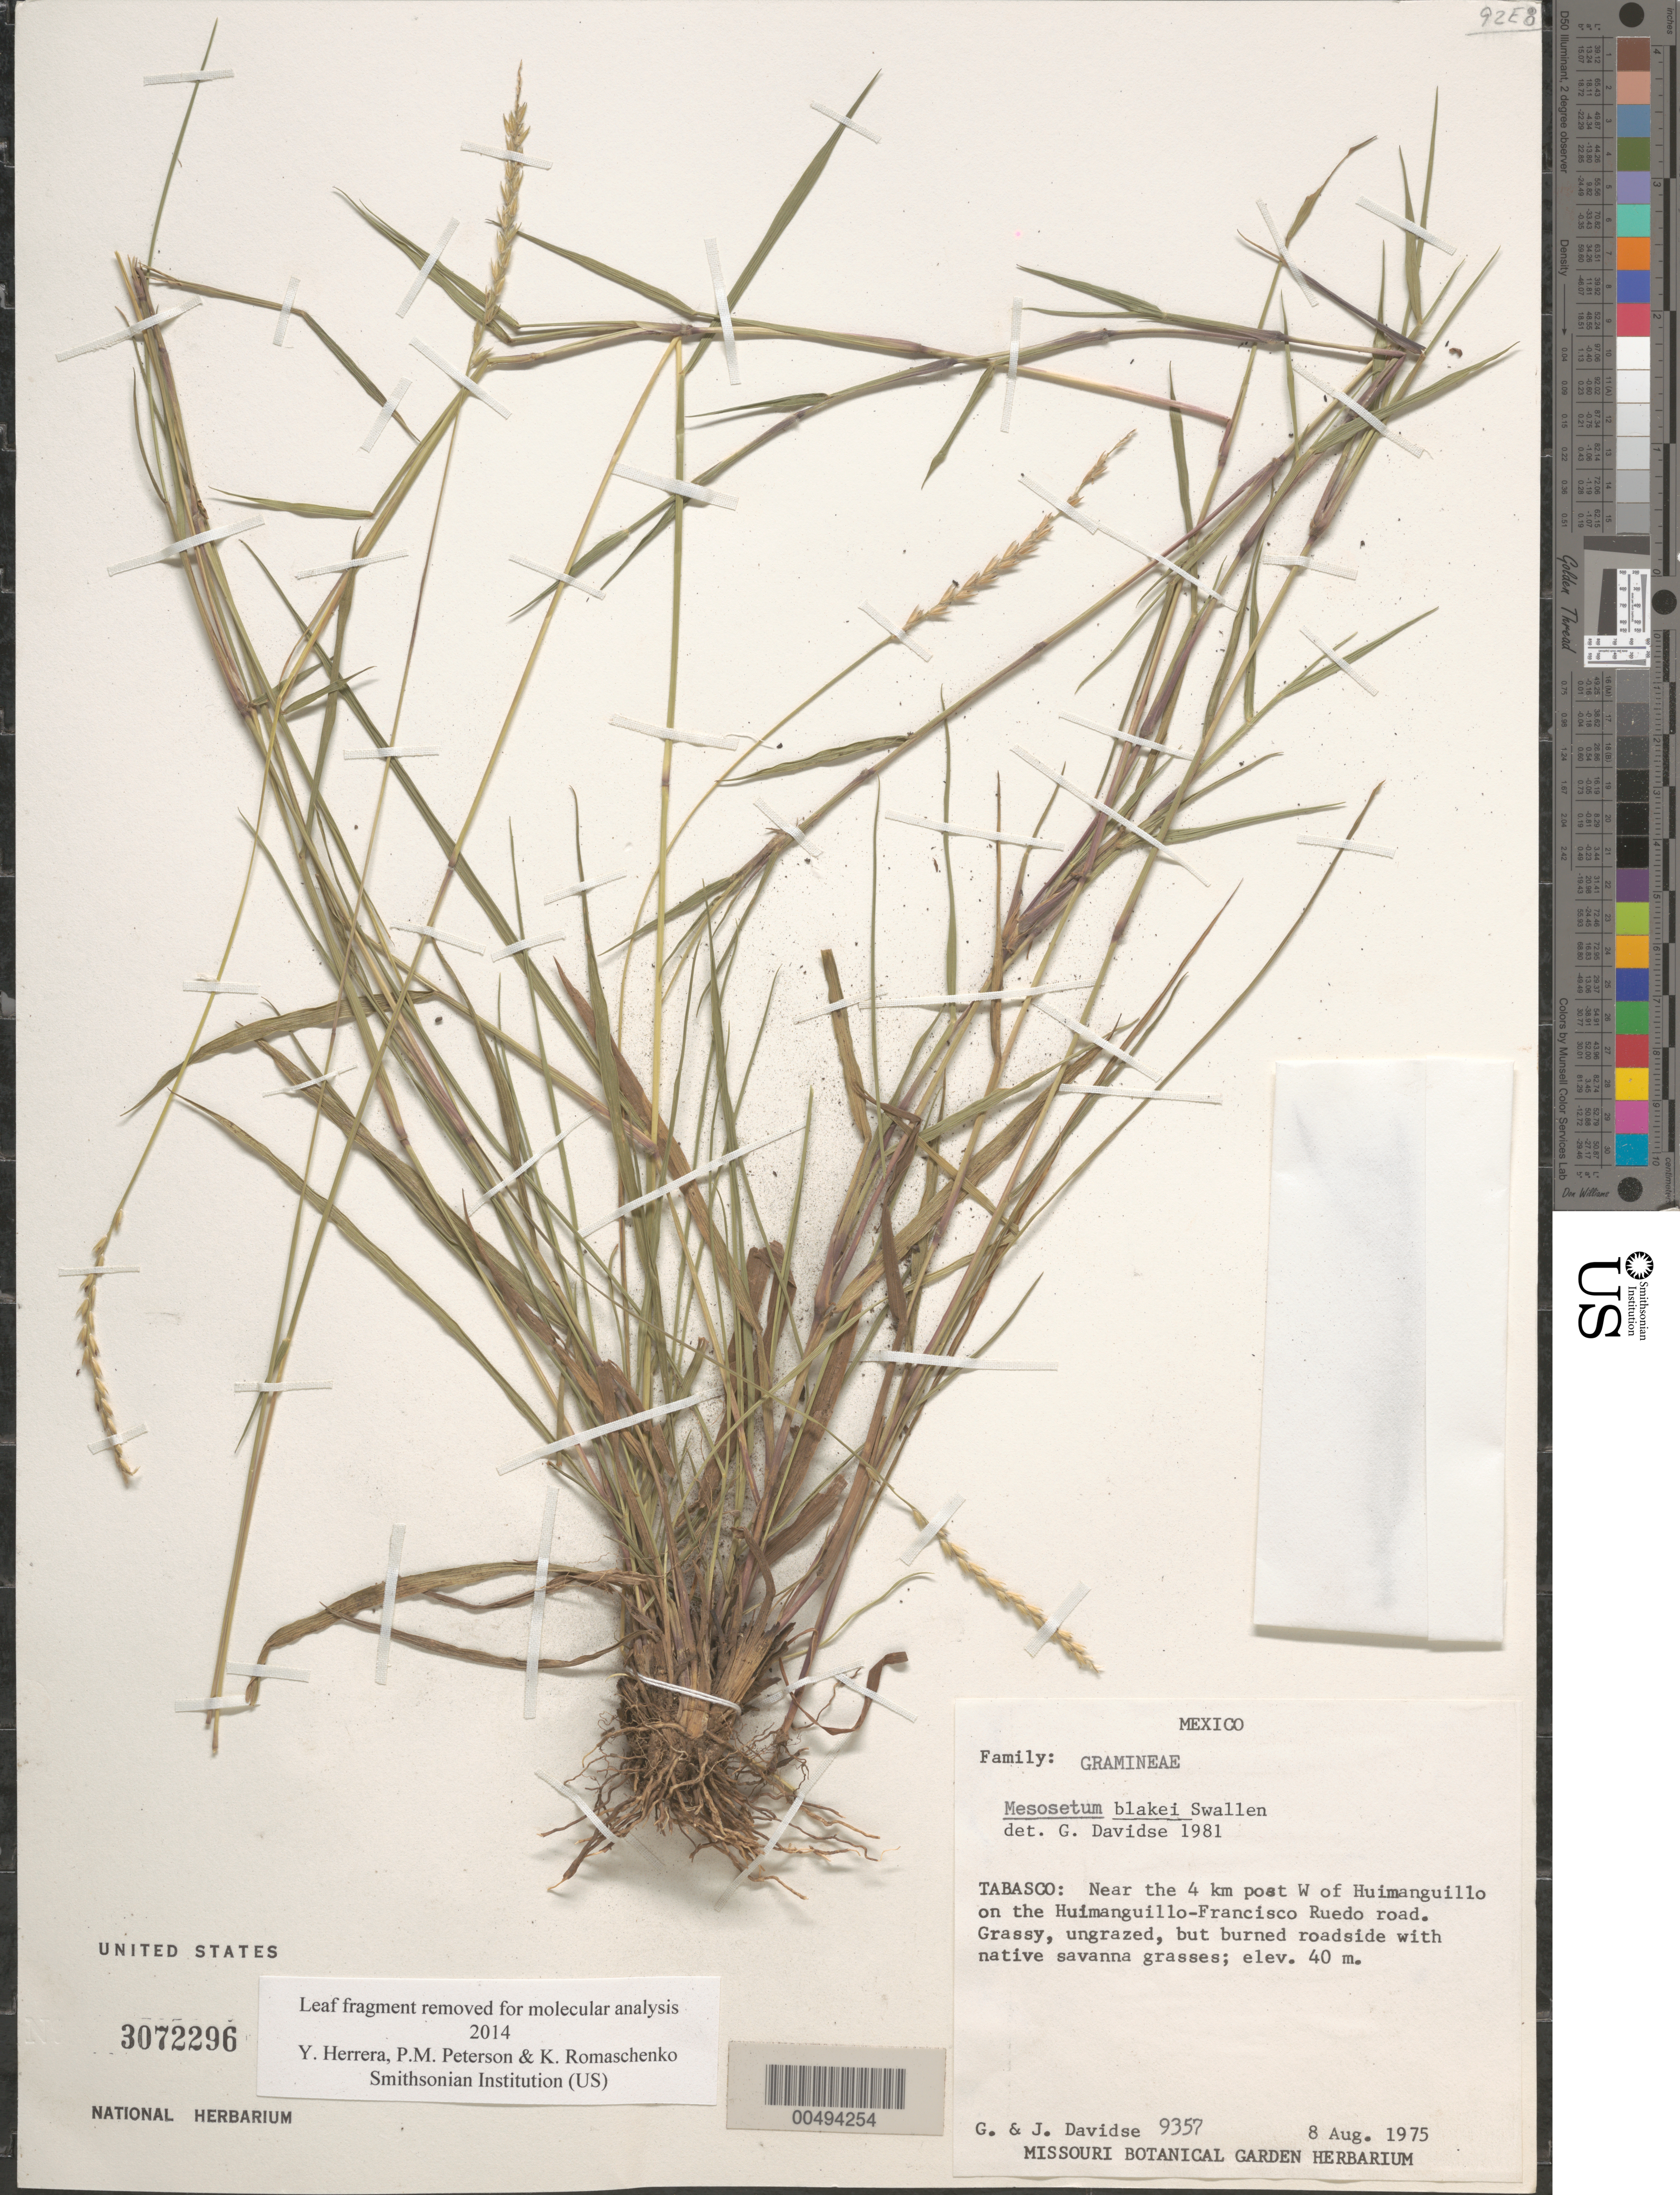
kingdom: Plantae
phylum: Tracheophyta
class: Liliopsida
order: Poales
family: Poaceae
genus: Mesosetum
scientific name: Mesosetum blakei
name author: Swallen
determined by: Davidse, Gerrit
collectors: G. Davidse & J. Davidse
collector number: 9357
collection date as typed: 8 Aug 1975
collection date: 1975-08-08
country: Mexico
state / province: Tabasco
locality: Near the 4 km post W of Huimanguillo on the Huimanguillo-Francisco Ruedo rd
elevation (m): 40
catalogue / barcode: US 3072296